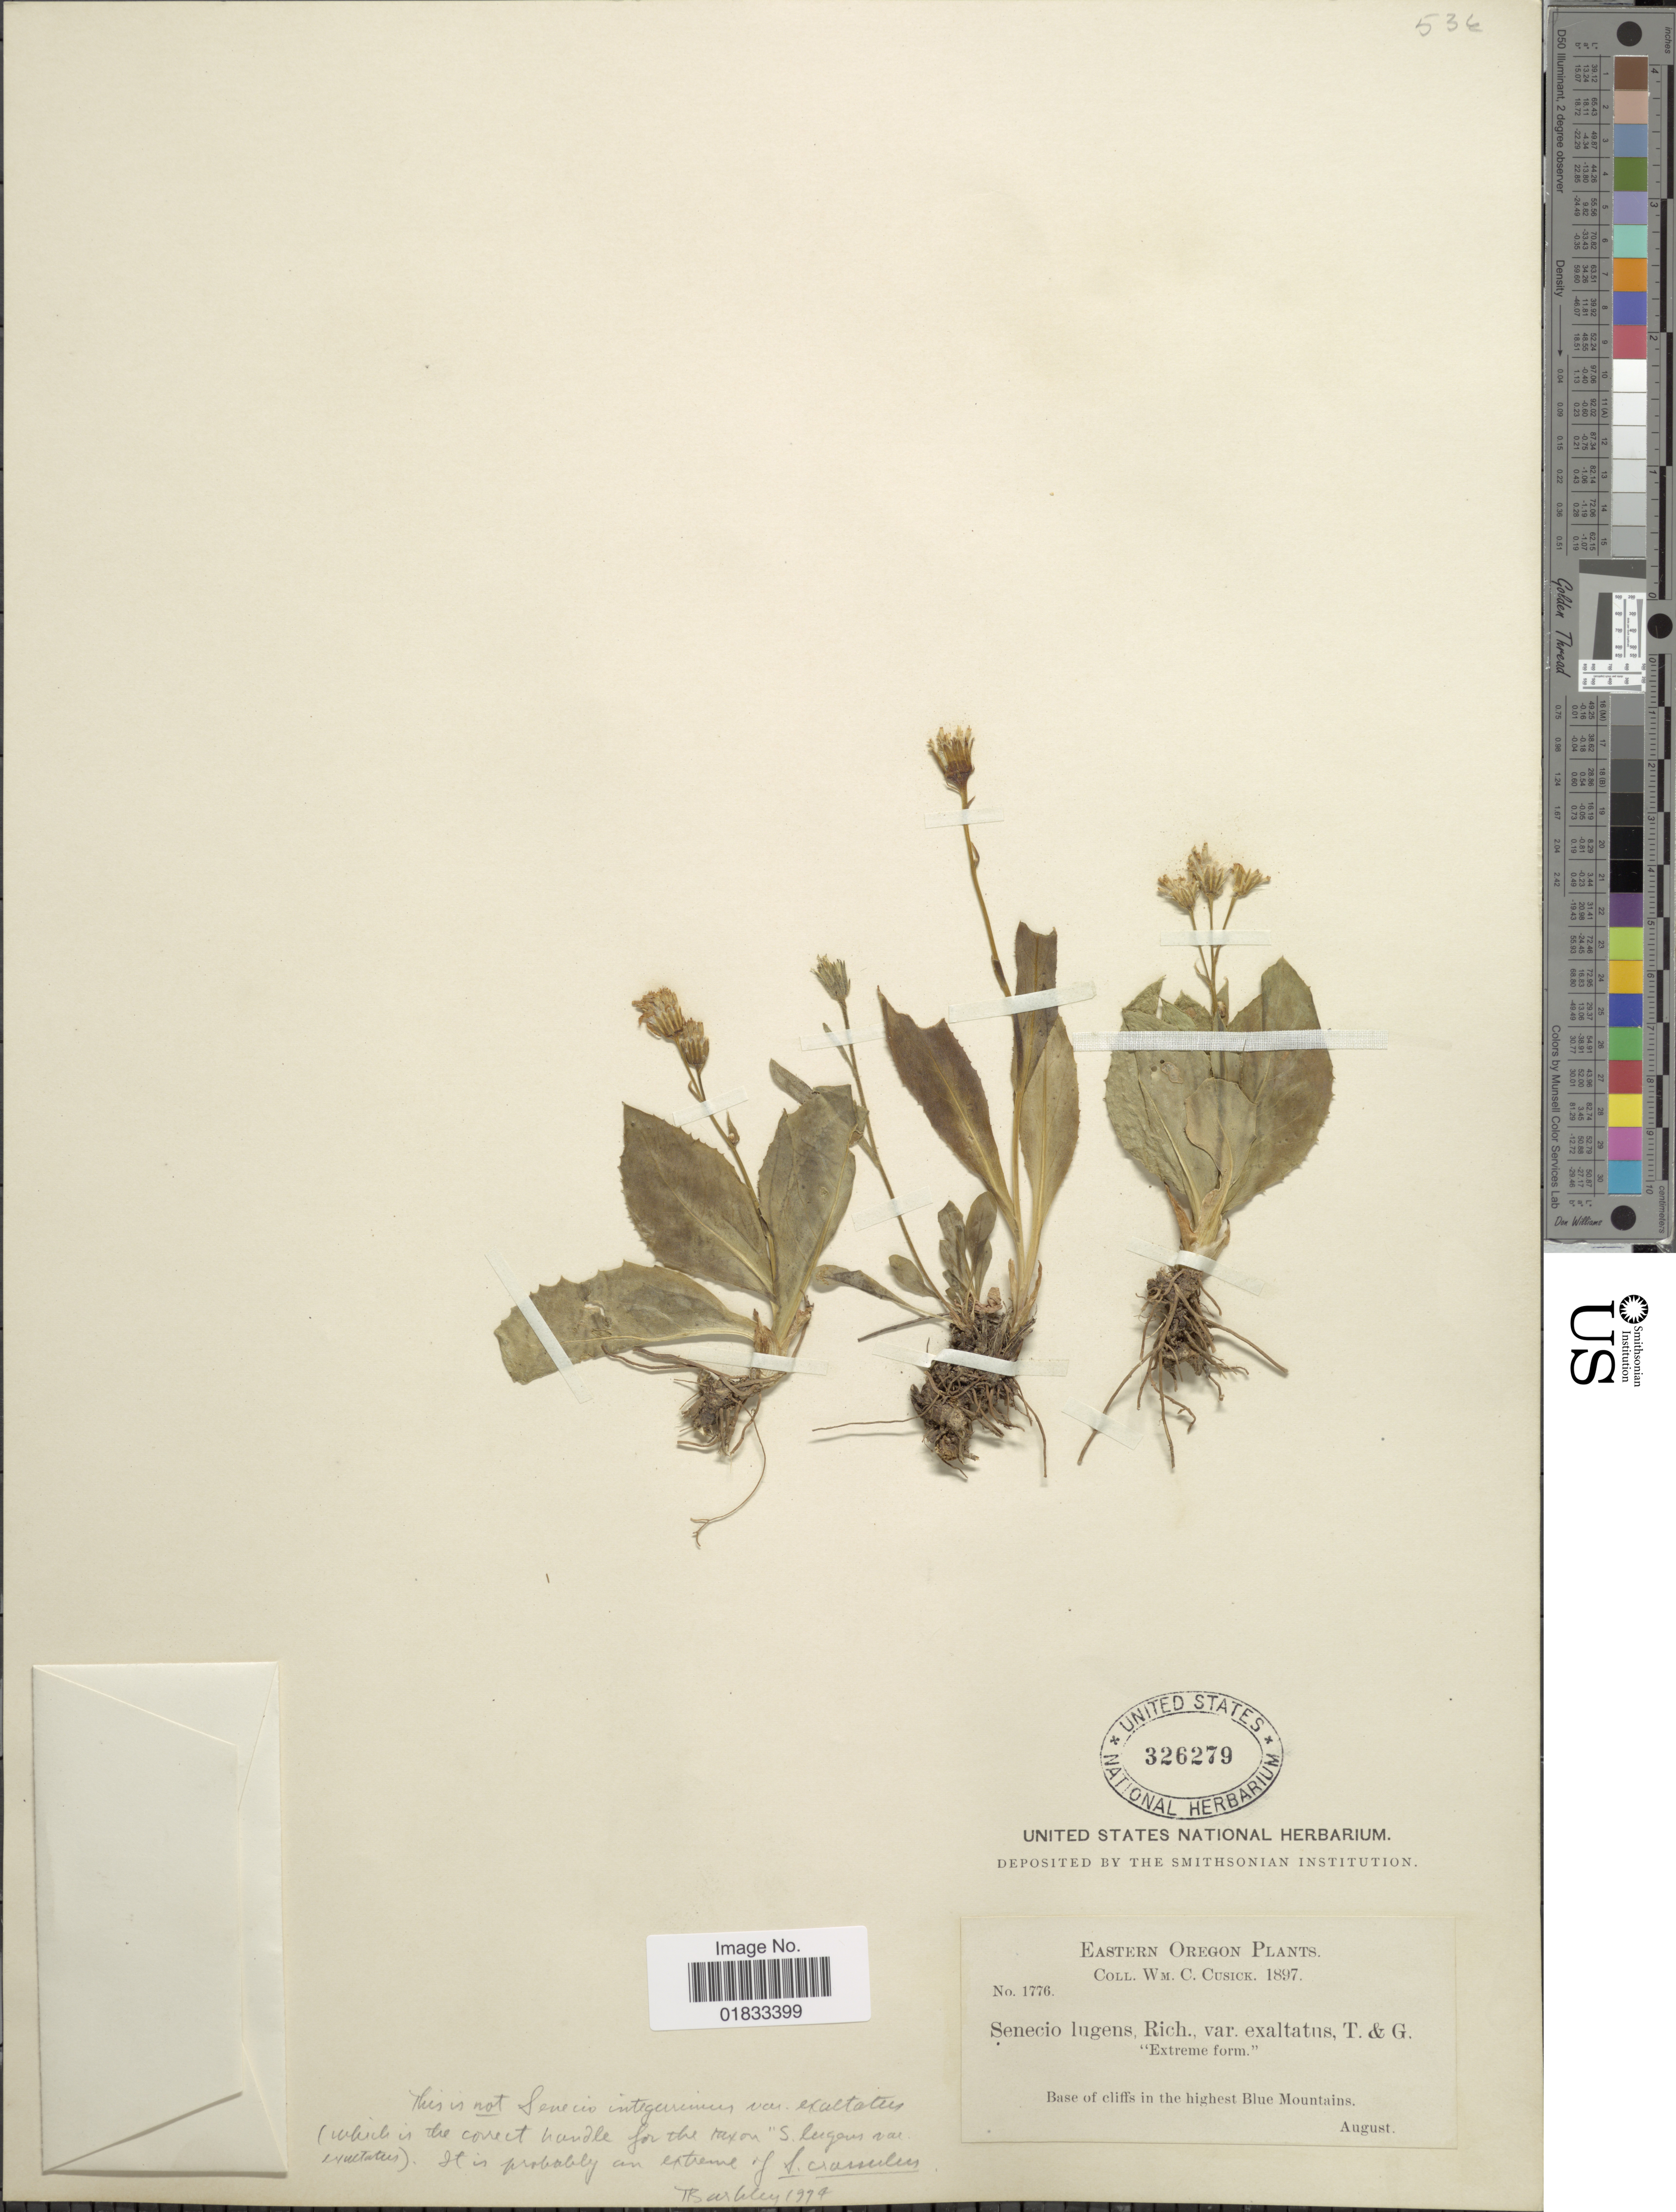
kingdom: Plantae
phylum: Tracheophyta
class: Magnoliopsida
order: Asterales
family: Asteraceae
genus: Senecio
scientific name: Senecio crassulus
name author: A. Gray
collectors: W. C. Cusick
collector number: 1776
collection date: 1897-08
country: United States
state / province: Oregon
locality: Base of cliffs in the highest Blue Mountains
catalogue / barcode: US 326279